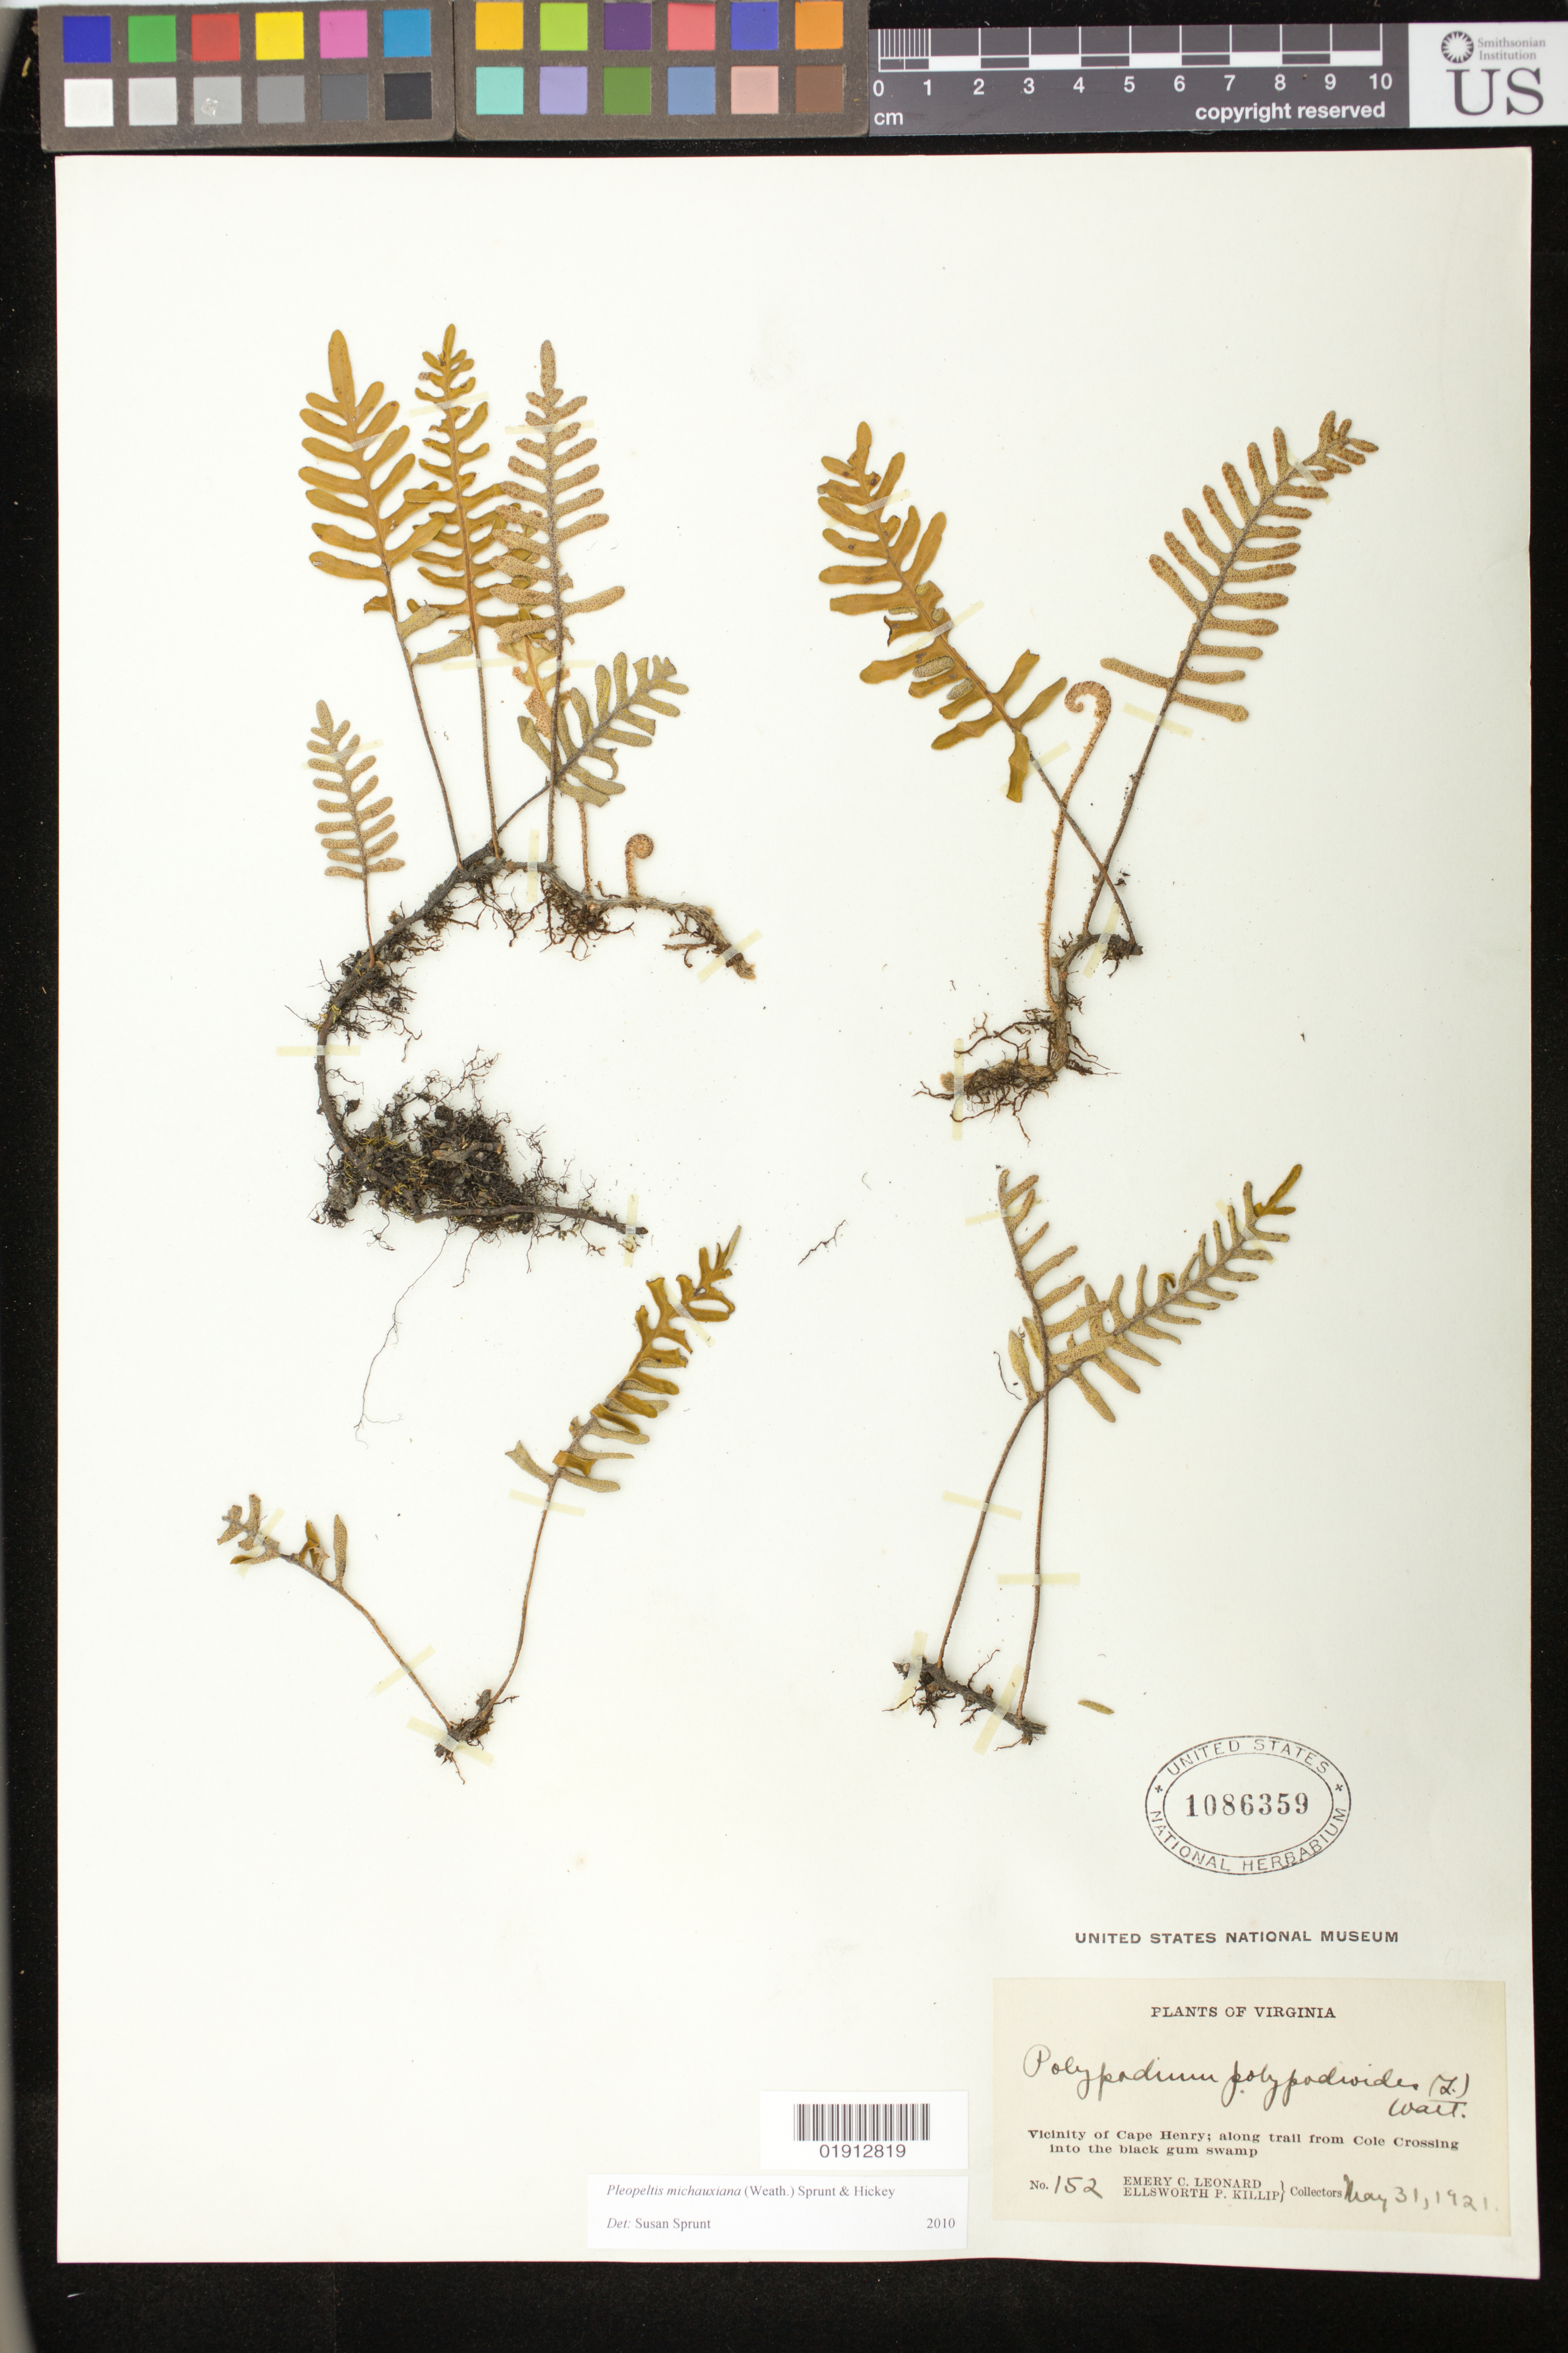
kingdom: Plantae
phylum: Tracheophyta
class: Polypodiopsida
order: Polypodiales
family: Polypodiaceae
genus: Pleopeltis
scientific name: Pleopeltis michauxiana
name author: (Weath.) Hickey & Sprunt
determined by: Sprunt, S. V.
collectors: E. C. Leonard & E. P. Killip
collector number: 152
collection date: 1921-05-31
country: United States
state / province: Virginia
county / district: City of Virginia Beach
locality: Vicinity of Cape Henry, along trail from Cole Crossing into the black gum swamp.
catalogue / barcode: US 1086359